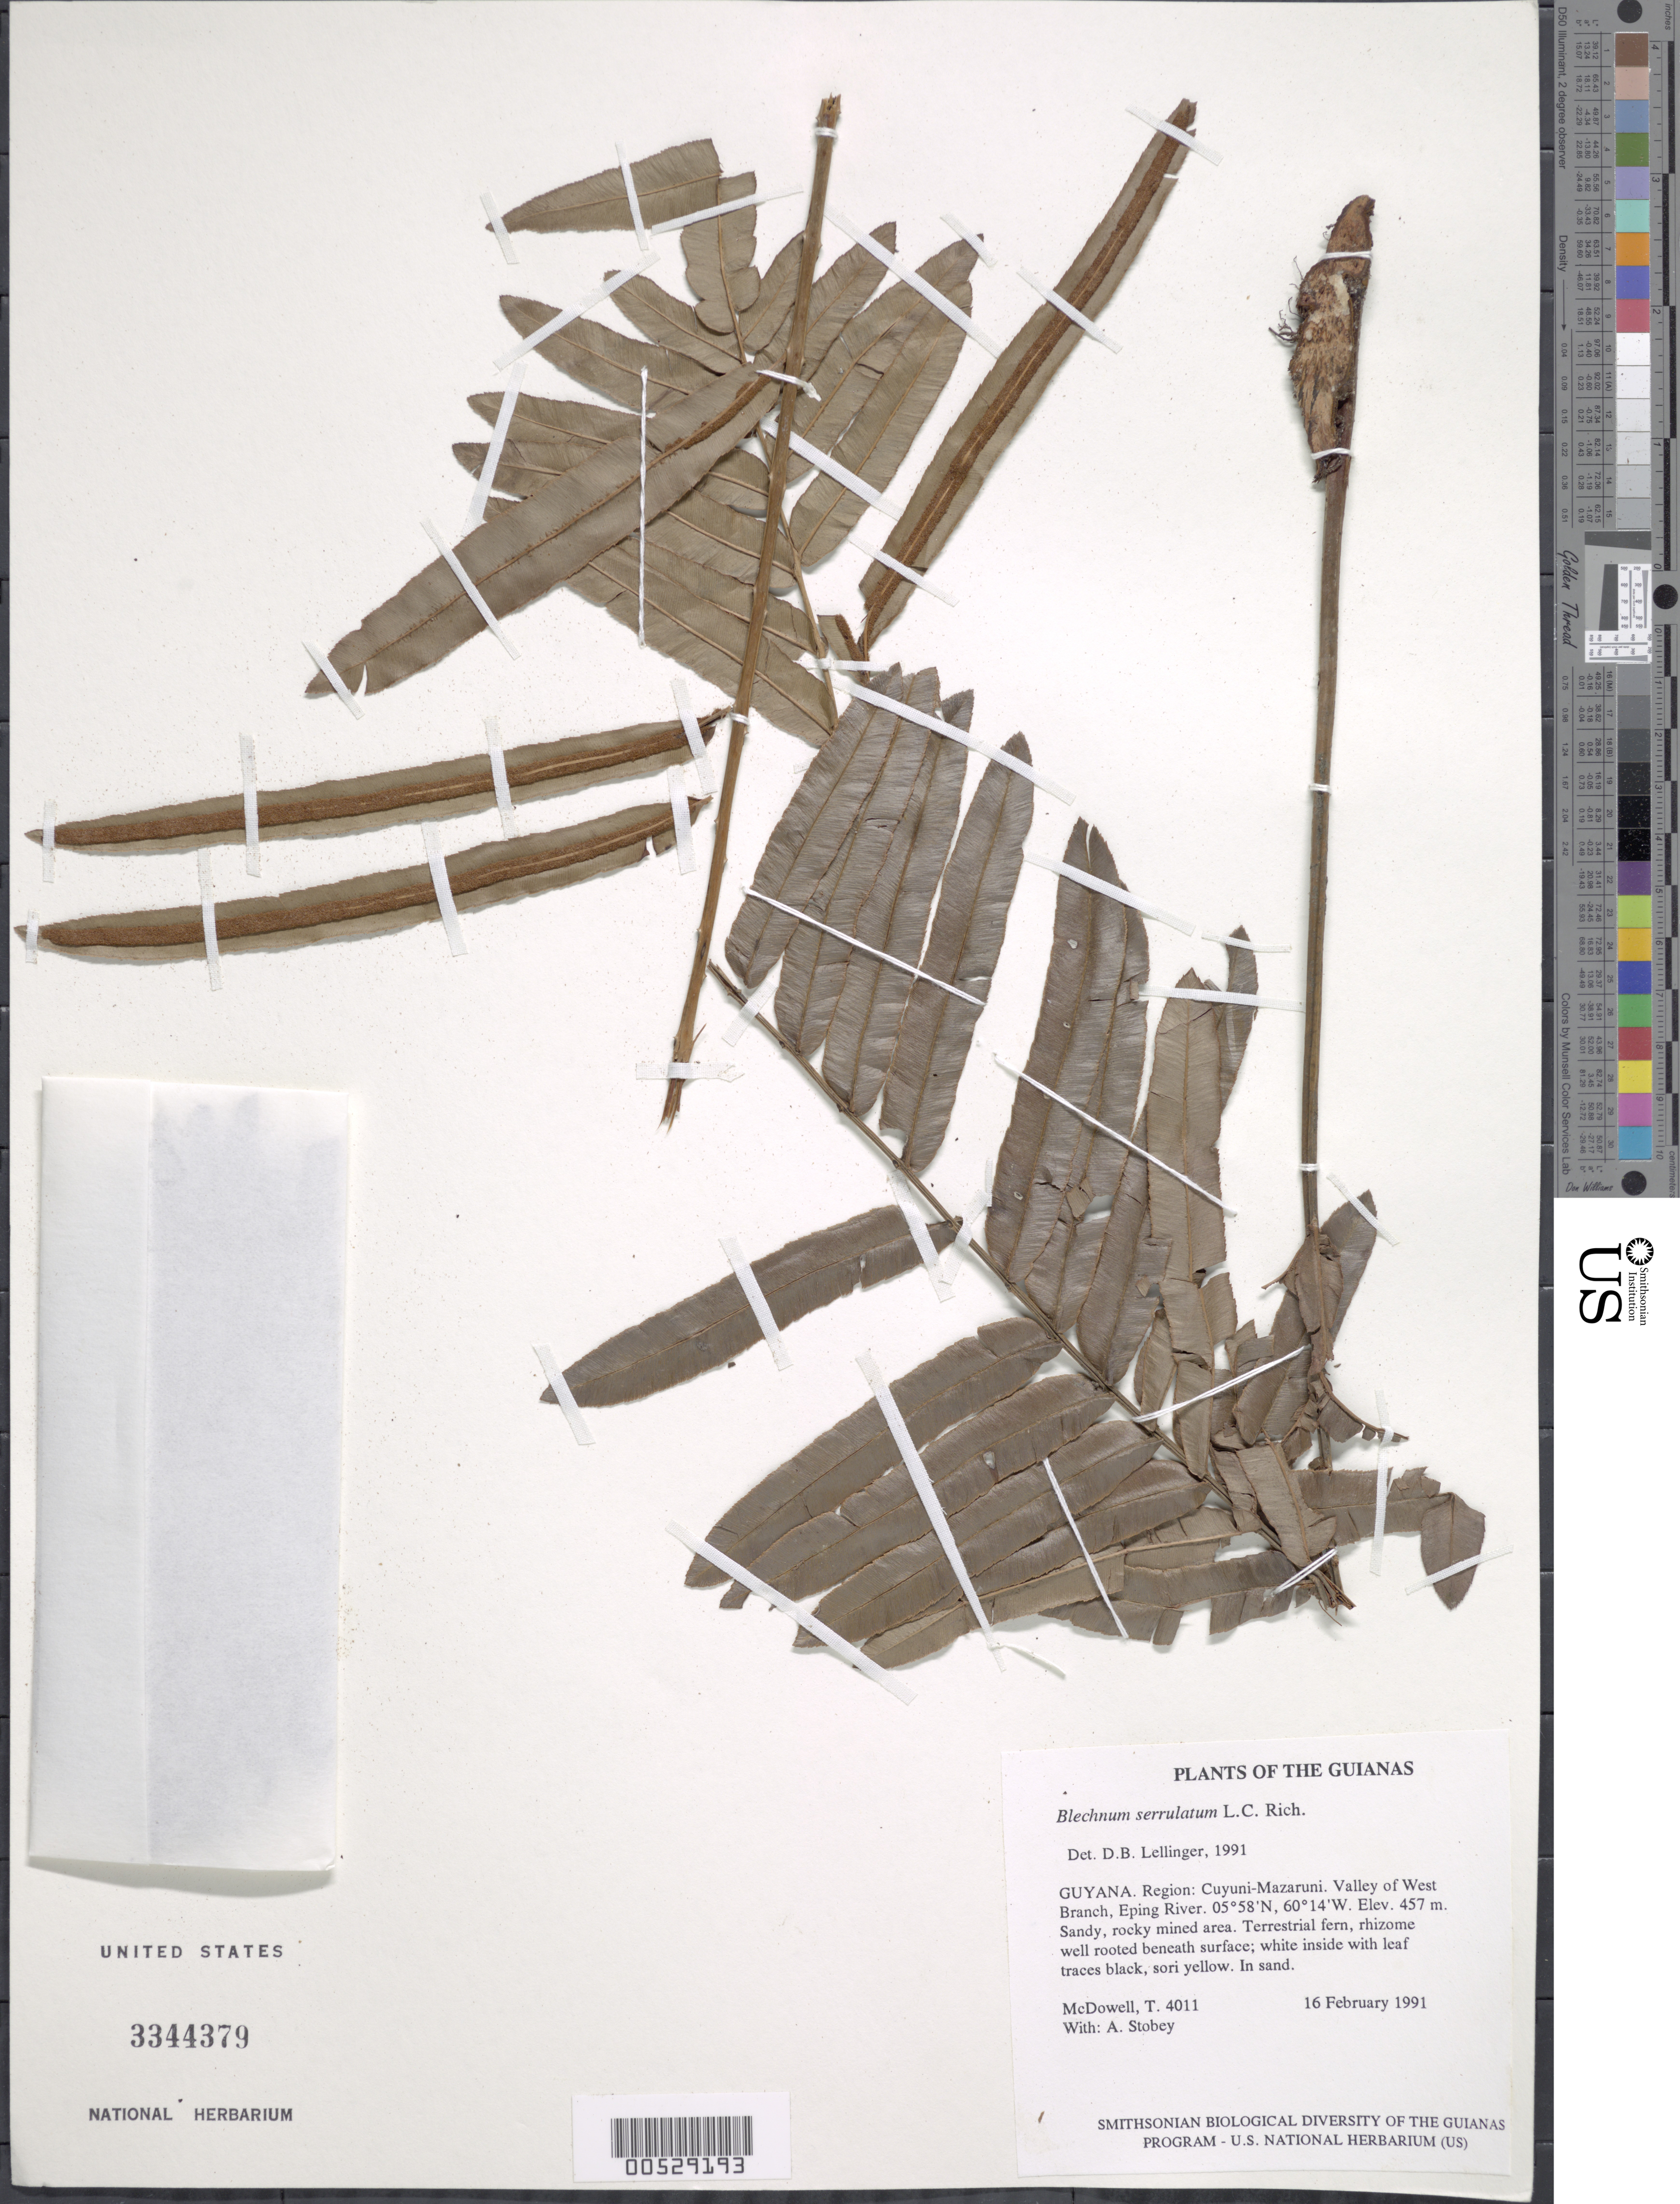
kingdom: Plantae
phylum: Tracheophyta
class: Polypodiopsida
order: Polypodiales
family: Blechnaceae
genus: Telmatoblechnum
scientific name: Telmatoblechnum serrulatum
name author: (Rich.) Perrie et al.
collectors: T. McDowell & A. Stobey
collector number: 4011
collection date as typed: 16 February 1991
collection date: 1991-02-16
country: Guyana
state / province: Cuyuni-Mazaruni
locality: Valley of West Branch, Eping River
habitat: Sandy, rocky mined area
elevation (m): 457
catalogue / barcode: US 3344379